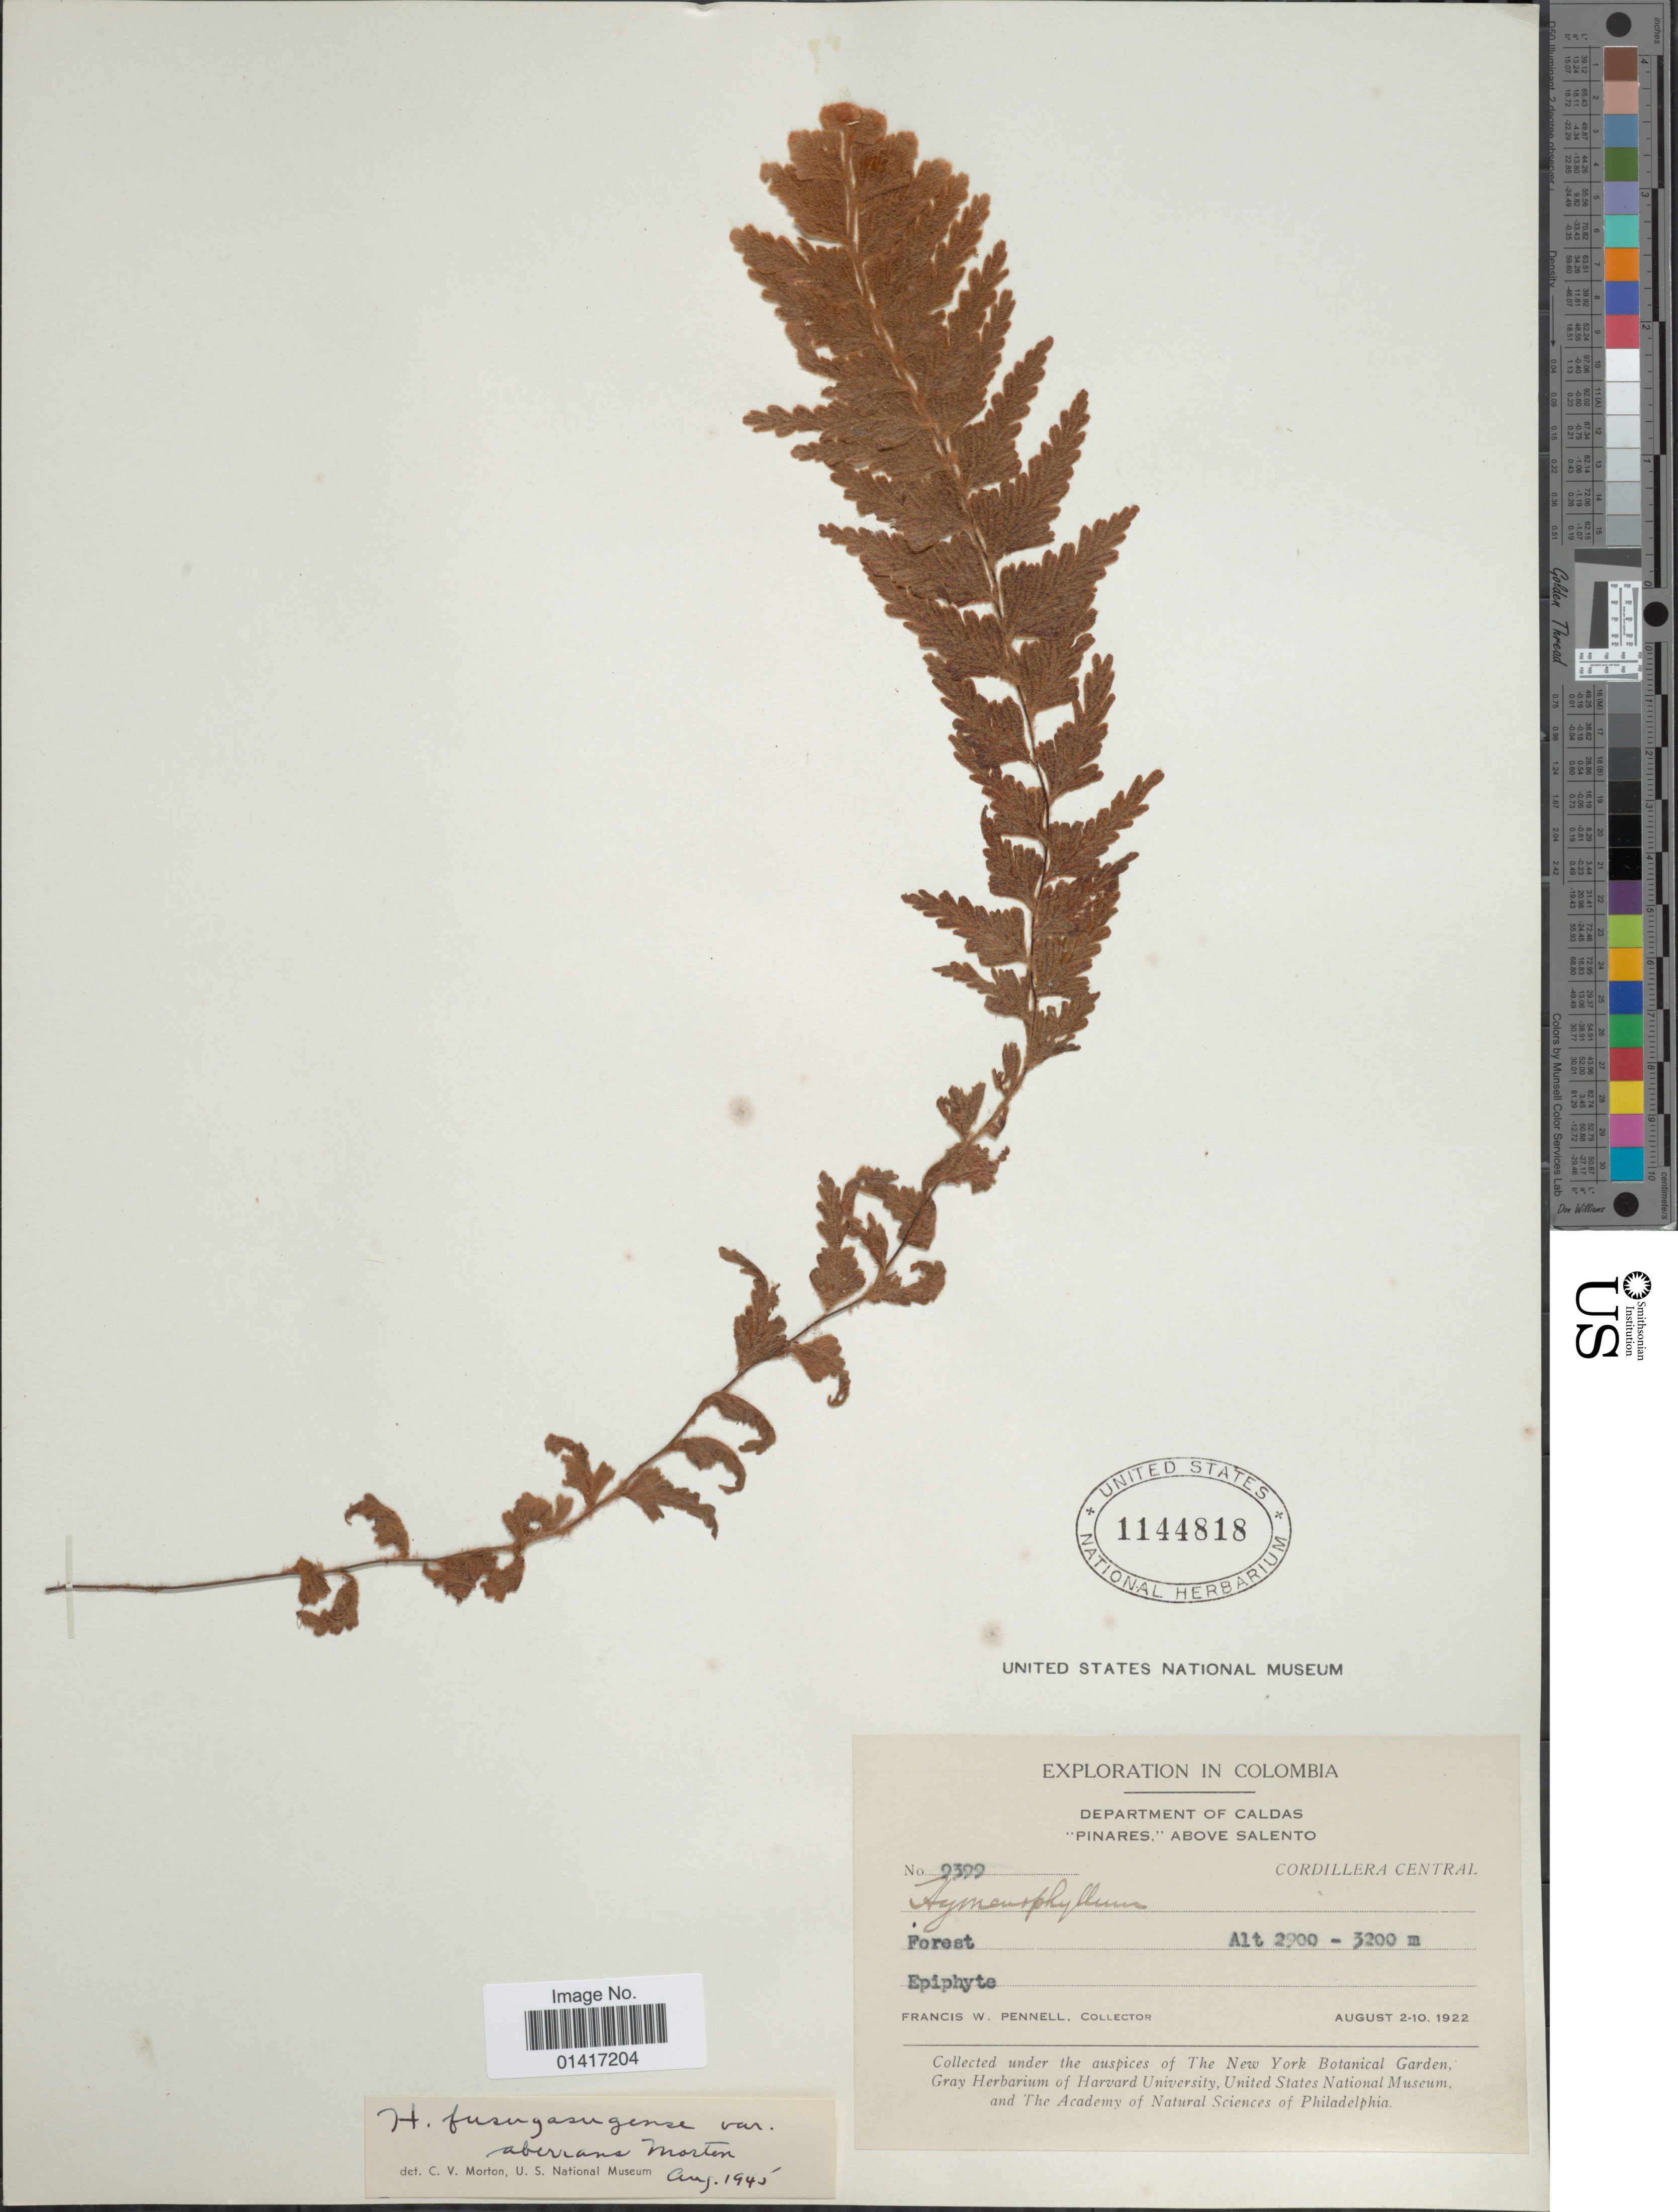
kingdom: Plantae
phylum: Tracheophyta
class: Polypodiopsida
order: Hymenophyllales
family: Hymenophyllaceae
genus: Hymenophyllum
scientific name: Hymenophyllum tomentosum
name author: Kunze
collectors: F. W. Pennell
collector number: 2399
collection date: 1922-08-02/1922-08-10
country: Colombia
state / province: Caldas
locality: Department Of Caldas, Pinares above Salento, Cordillera Central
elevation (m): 2900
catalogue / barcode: US 1144818